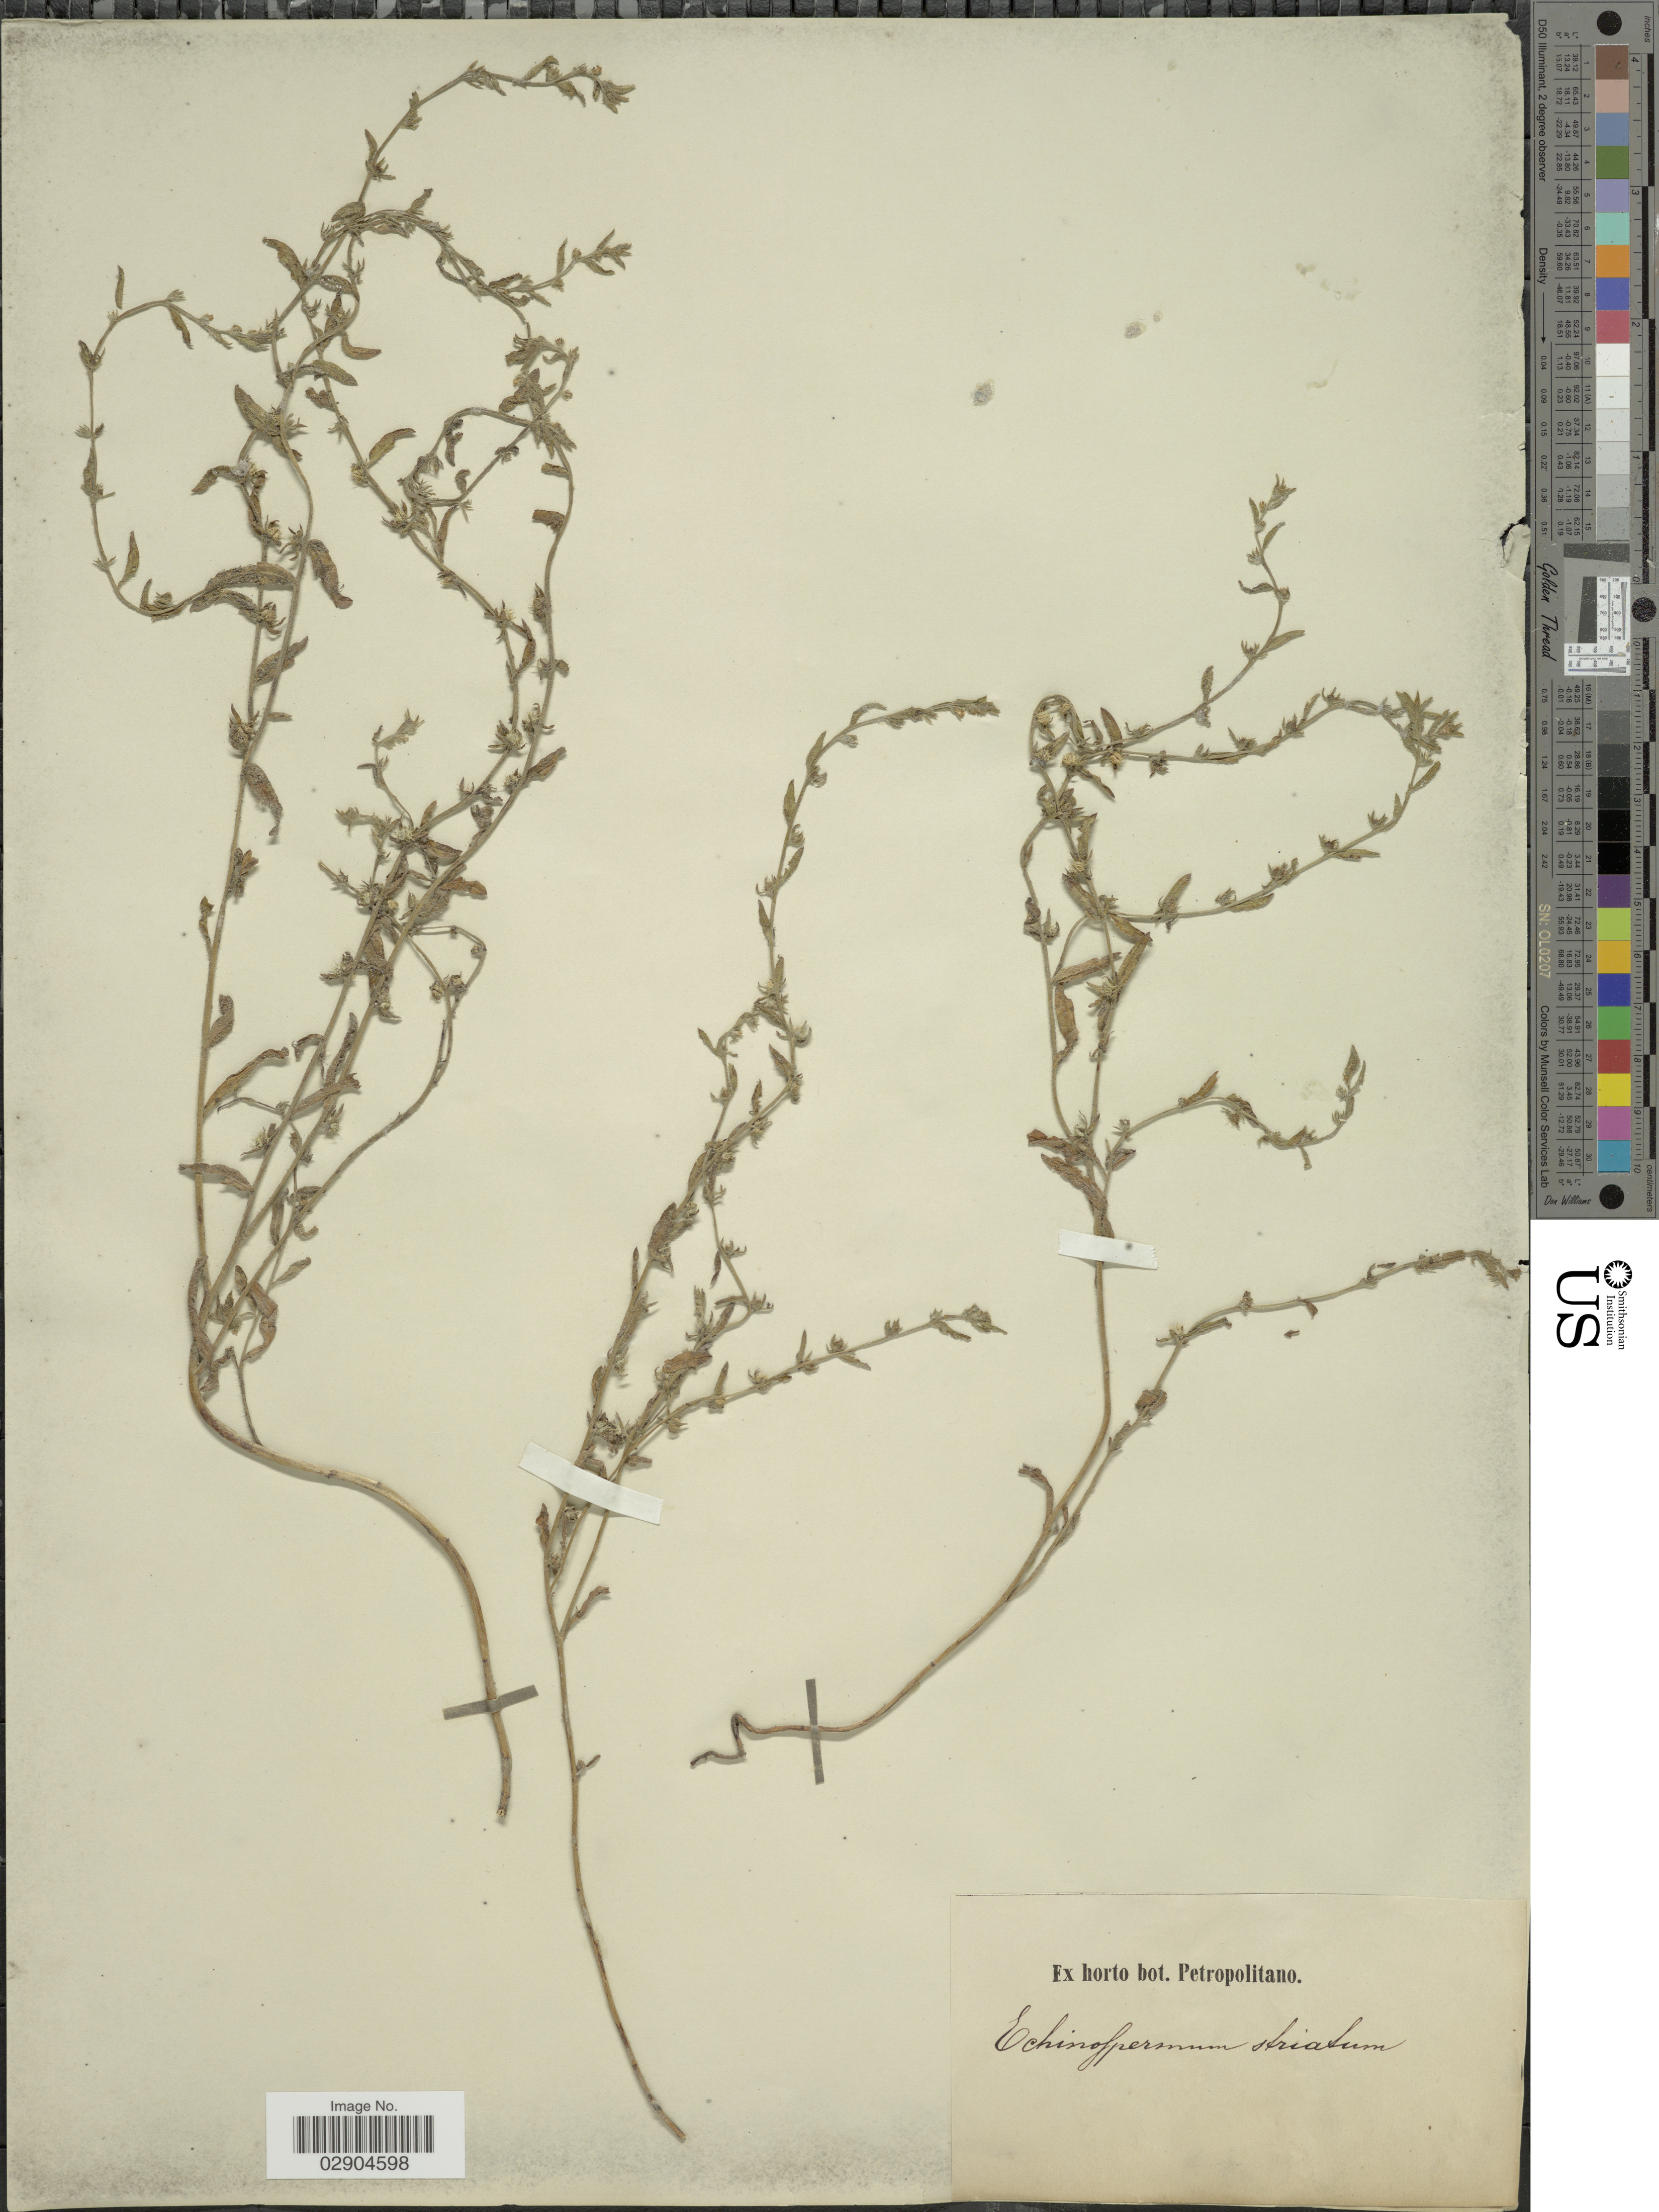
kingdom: Plantae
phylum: Tracheophyta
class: Magnoliopsida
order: Boraginales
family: Boraginaceae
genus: Lappula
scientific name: Lappula sp.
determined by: Strong, Mark T., (BOT), Smithsonian Institution - National Museum of Natural History (UNITED STATES)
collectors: ex Horto Bot. Petropolitano